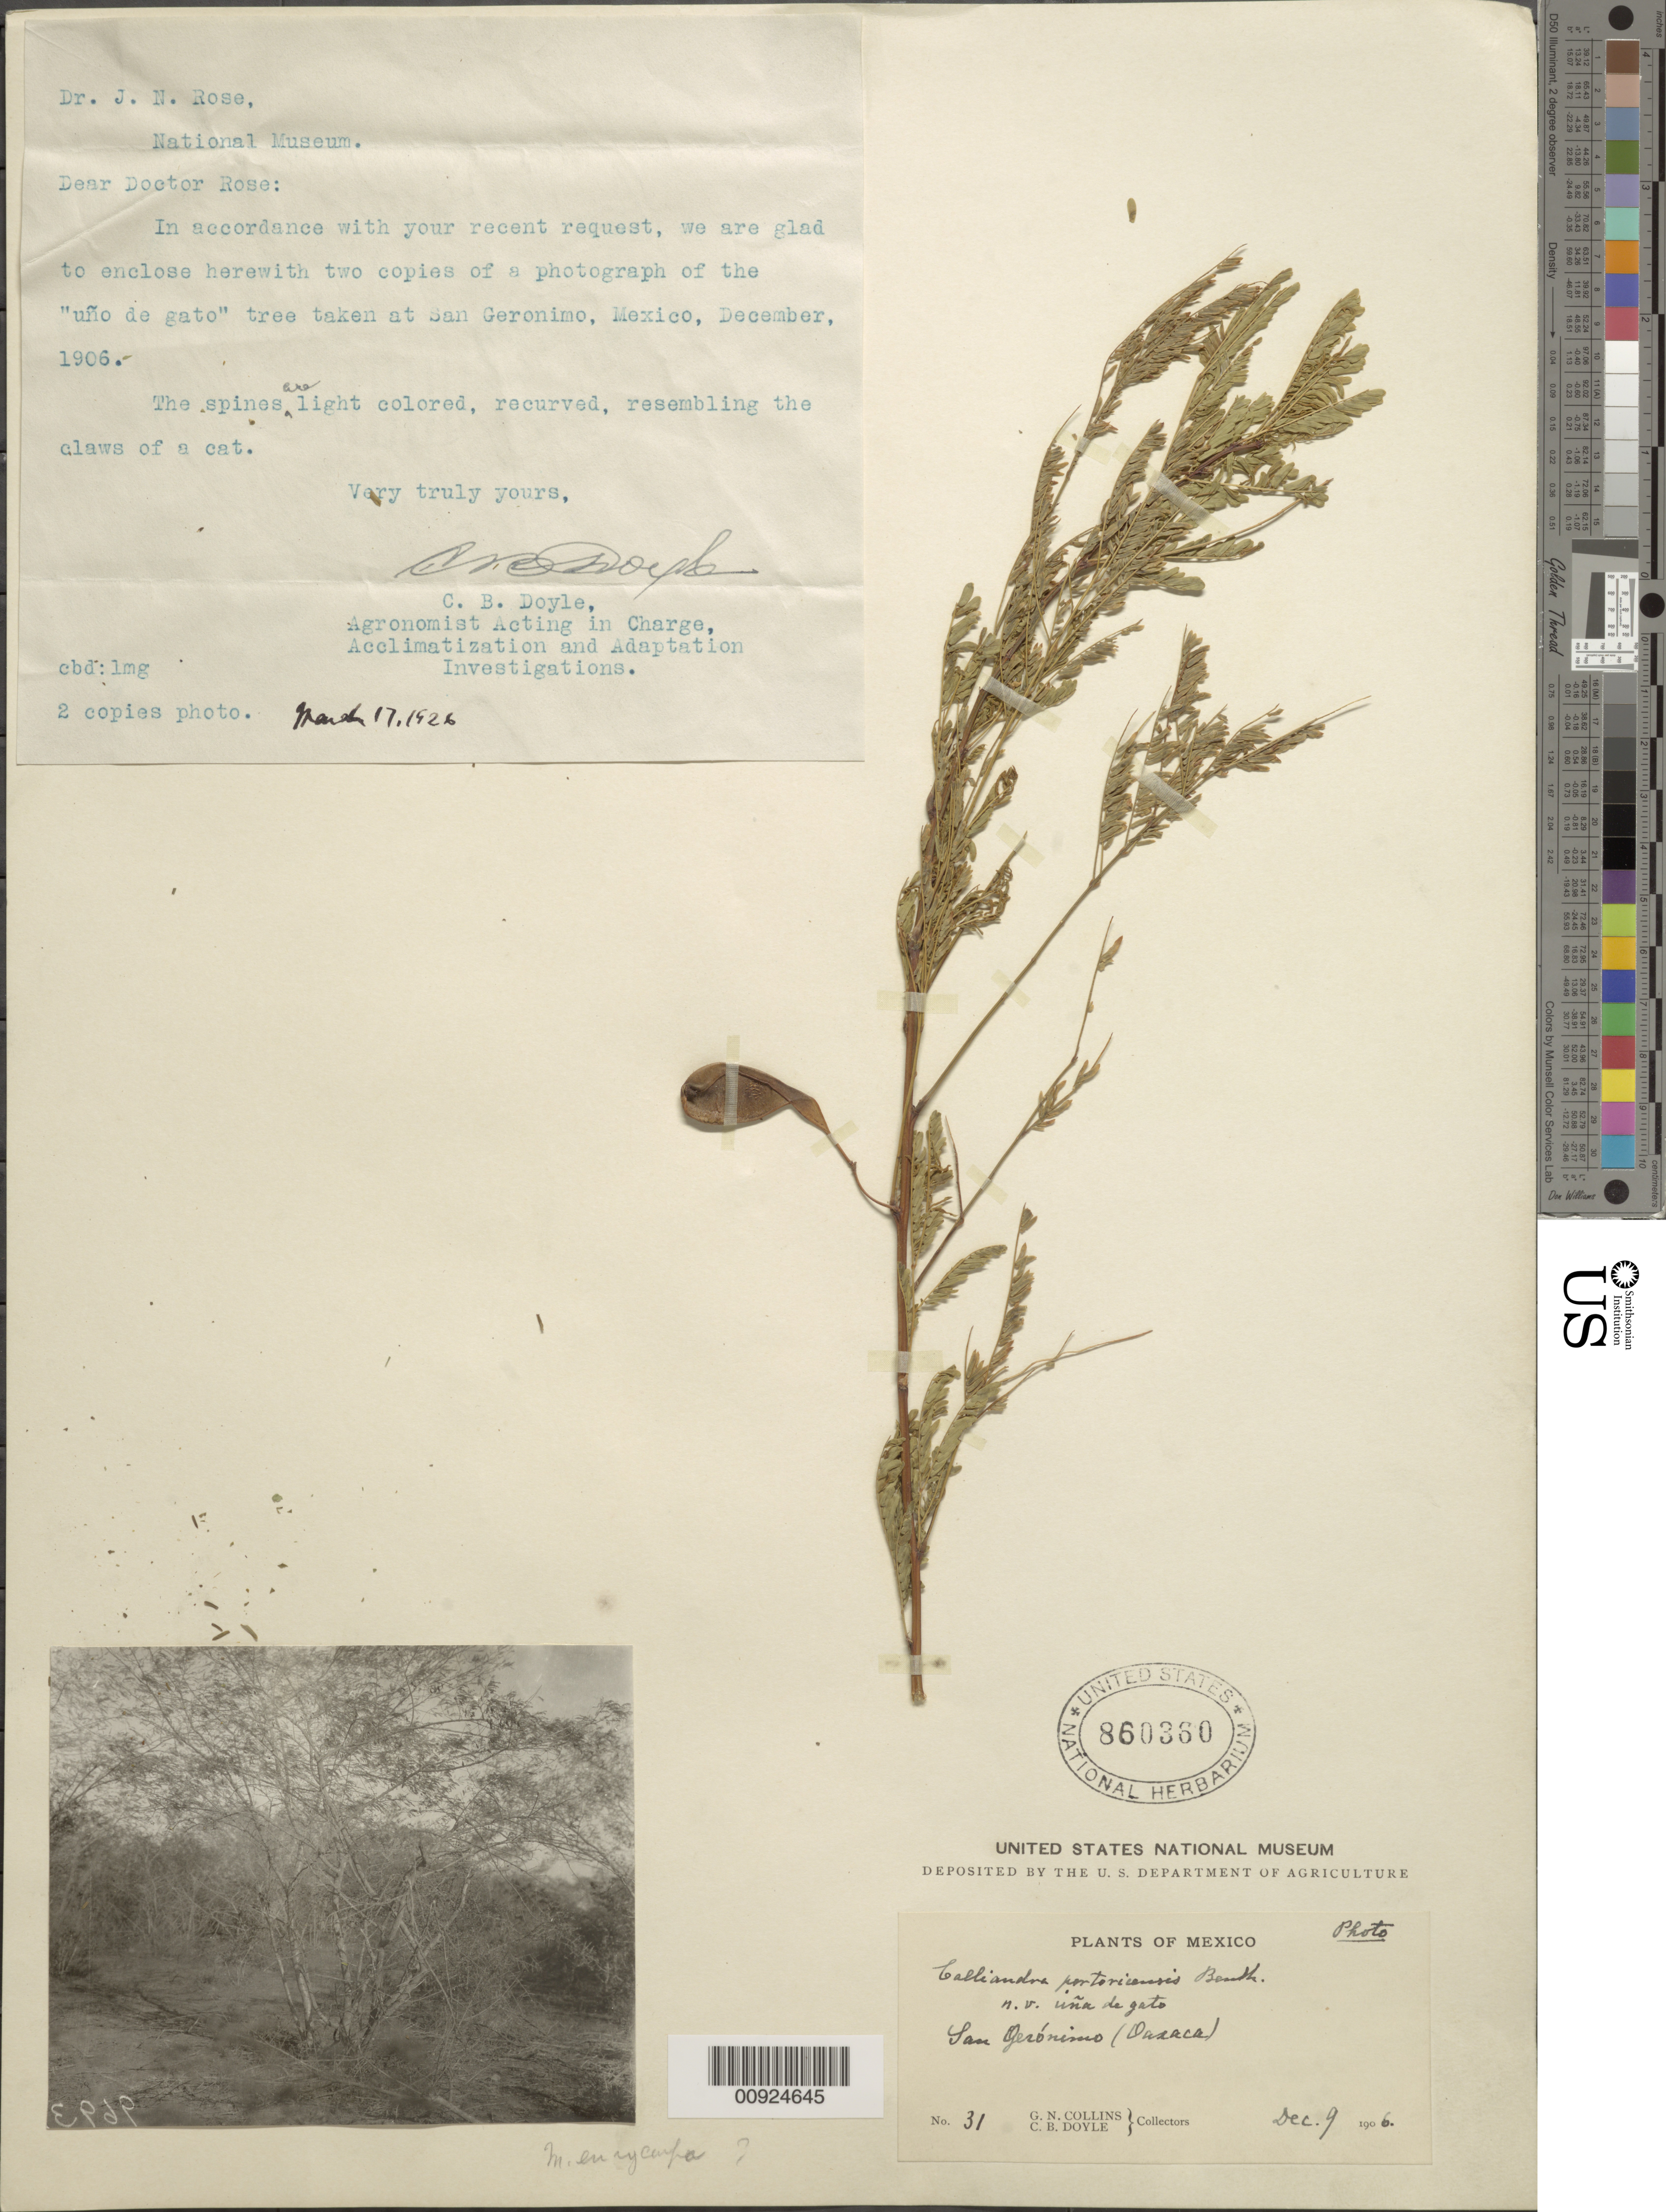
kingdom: Plantae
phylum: Tracheophyta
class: Magnoliopsida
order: Fabales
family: Fabaceae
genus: Mimosa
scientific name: Mimosa eurycarpa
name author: B.L. Rob.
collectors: G. N. Collins & C. Doyle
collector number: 31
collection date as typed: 09 Dec 1906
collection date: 1906-12-09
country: Mexico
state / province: Oaxaca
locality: San Gerónimo (Oaxaca).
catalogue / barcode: US 860360